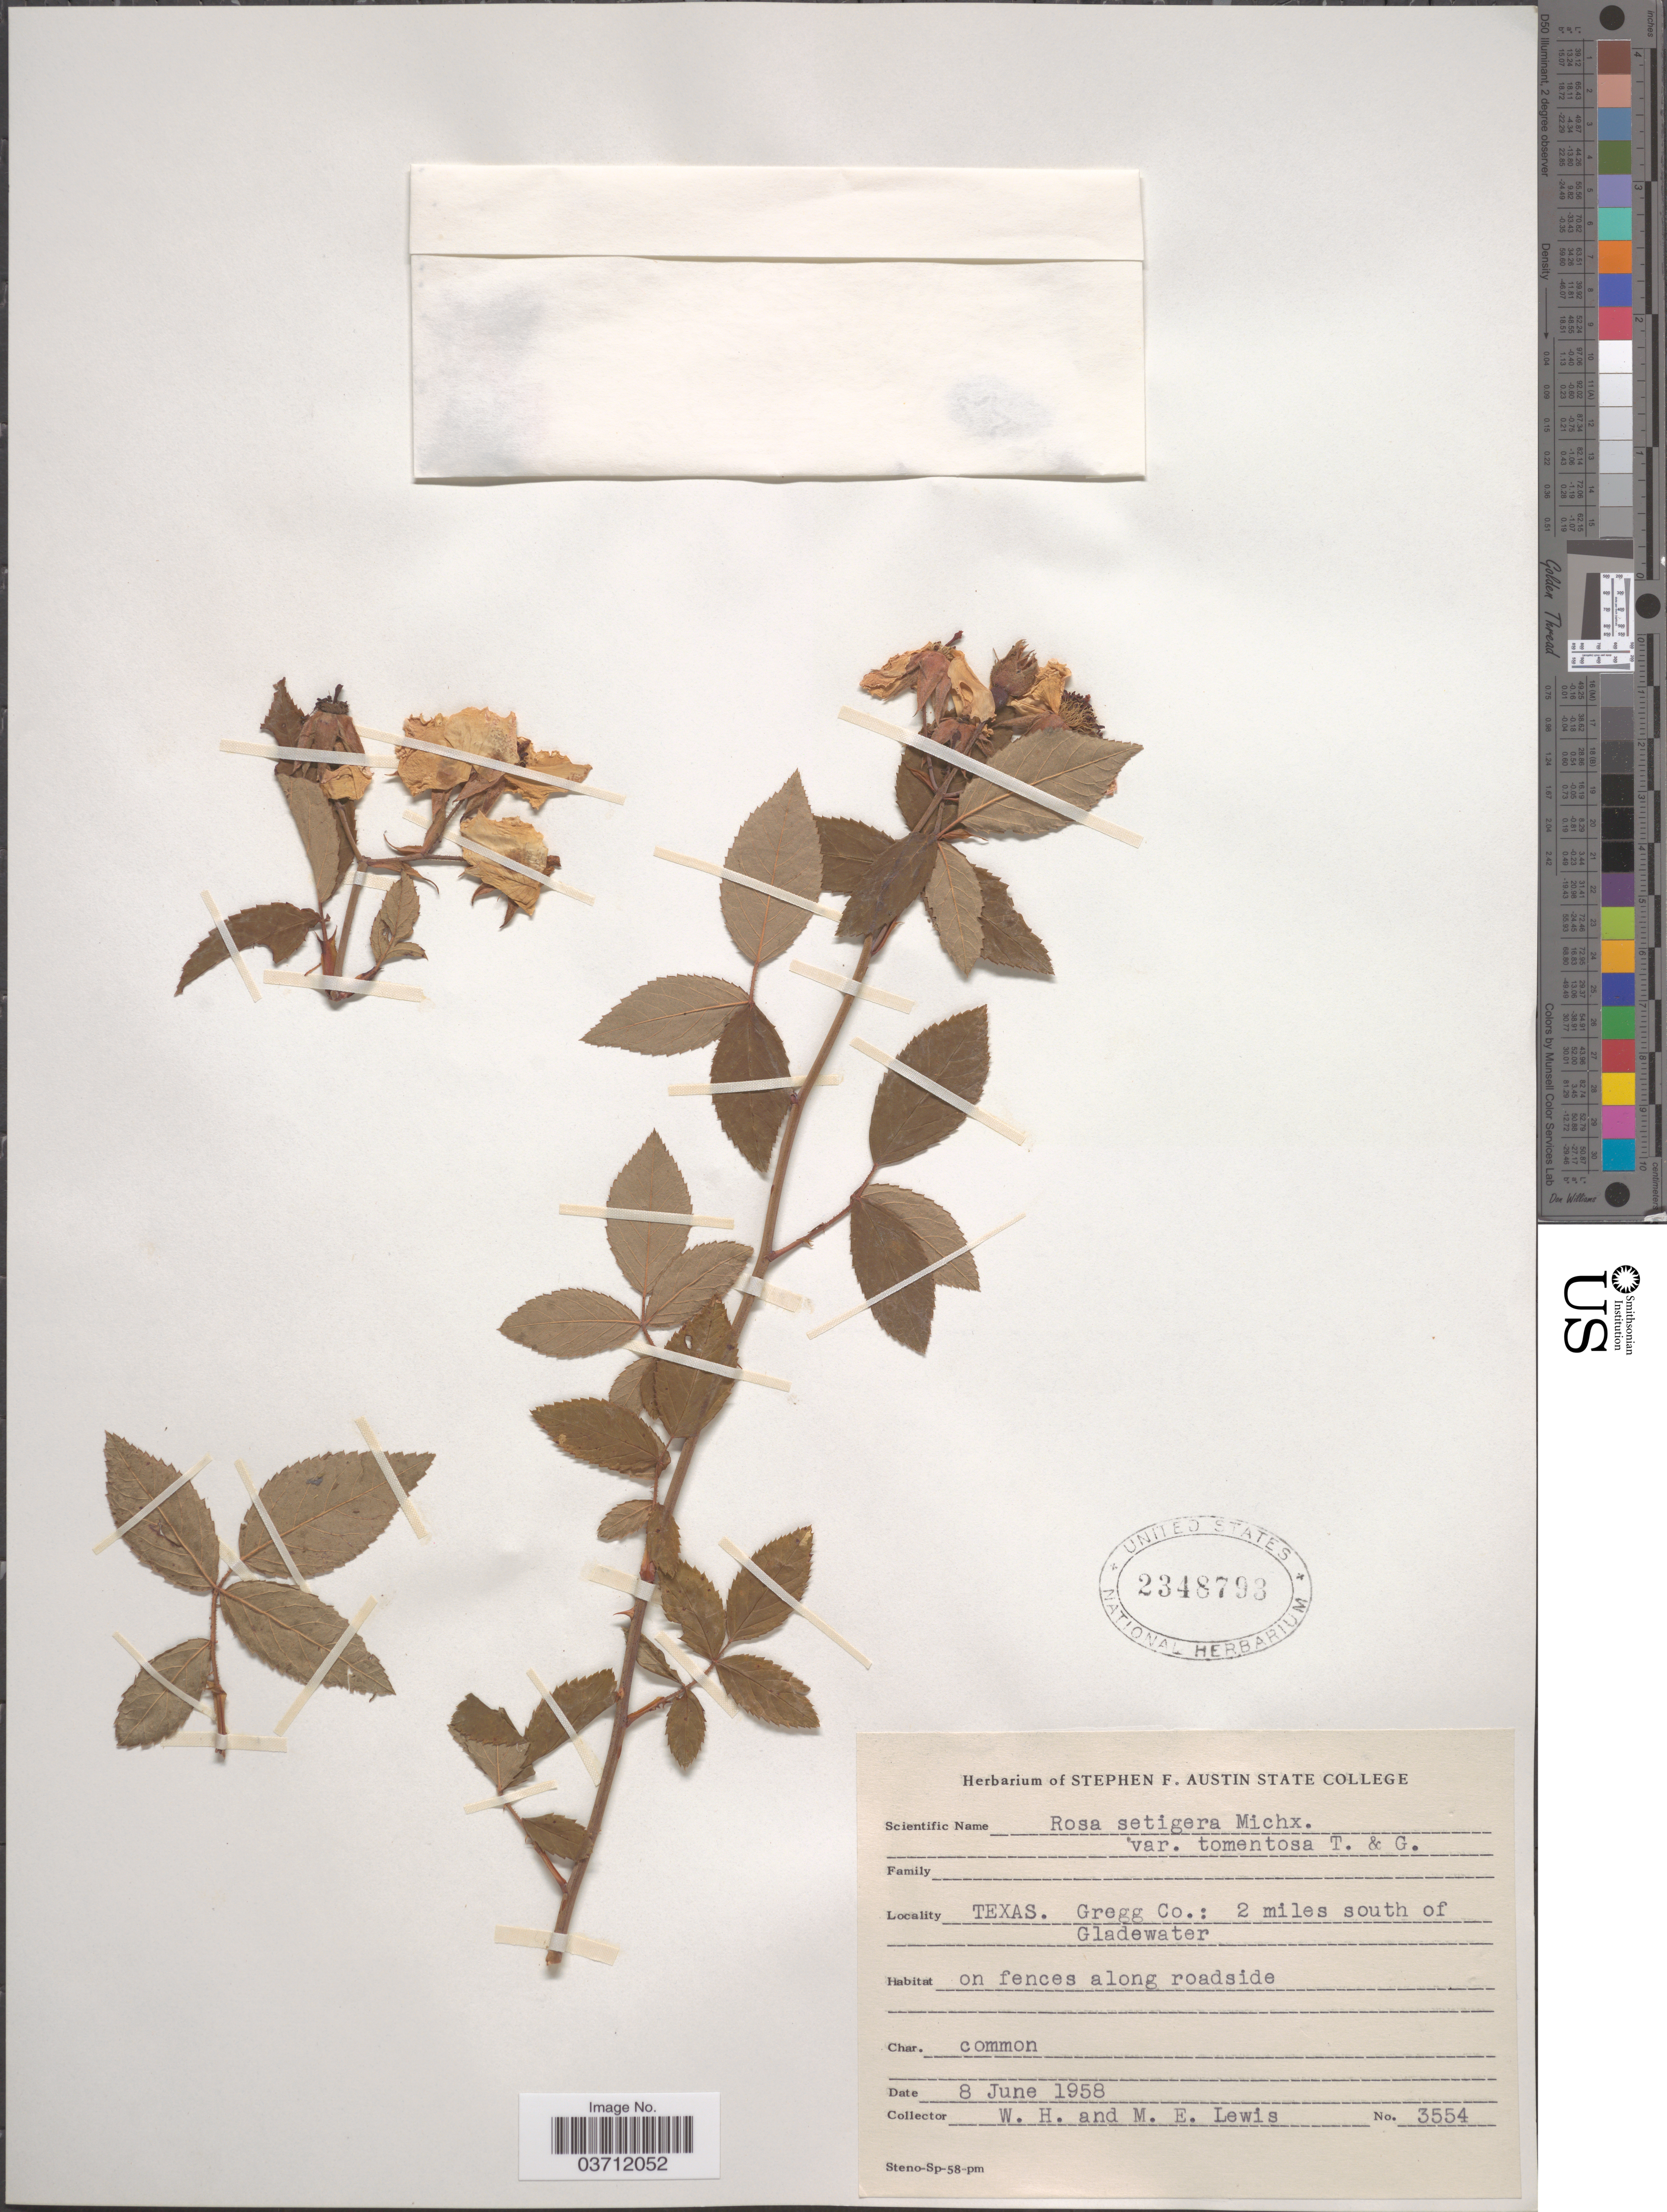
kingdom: Plantae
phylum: Tracheophyta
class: Magnoliopsida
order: Rosales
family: Rosaceae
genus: Rosa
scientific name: Rosa setigera var. tomentosa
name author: Torr. & A. Gray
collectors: W. H. Lewis & M. E. Lewis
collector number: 3554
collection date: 1958-06-08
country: United States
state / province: Texas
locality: Gregg Co.: 2 miles south of Gladewater.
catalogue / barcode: US 2348793